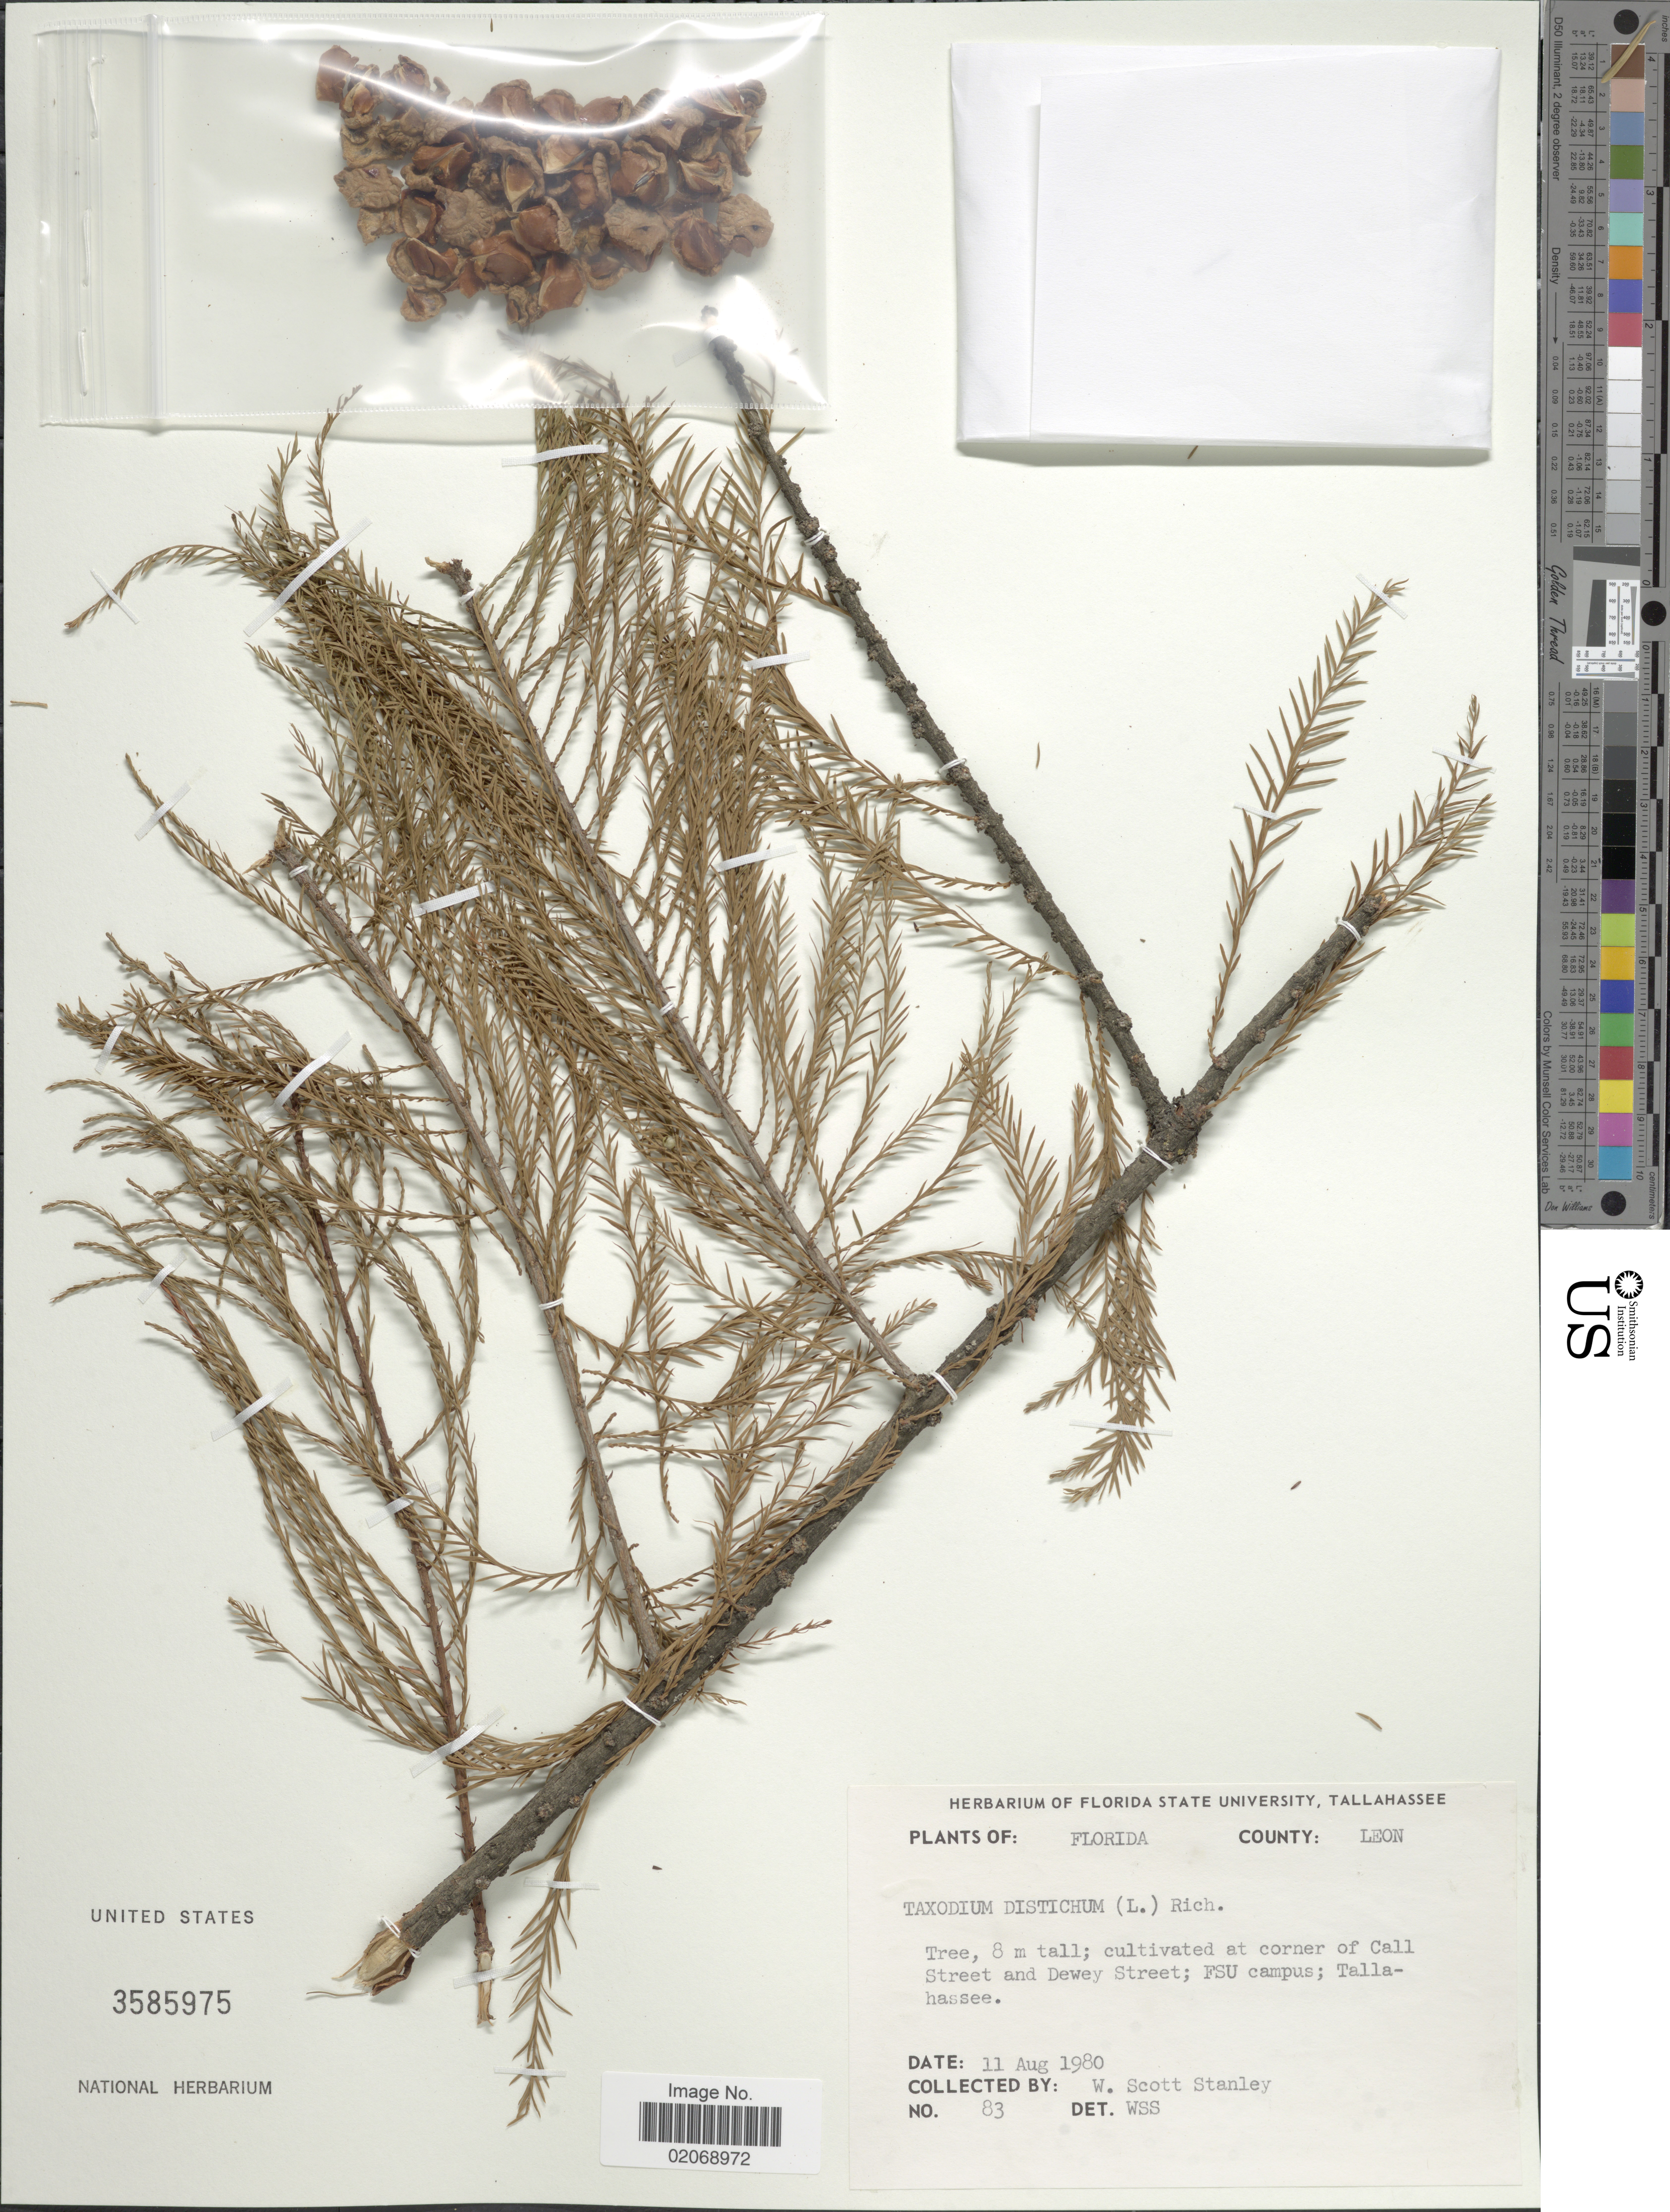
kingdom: Plantae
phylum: Tracheophyta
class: Pinopsida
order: Pinales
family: Cupressaceae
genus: Taxodium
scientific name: Taxodium distichum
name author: (L.) Rich.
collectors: W. Stanley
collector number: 83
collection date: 1980-08-11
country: United States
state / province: Florida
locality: County Leon. Cultivtaed at corner of Call Street and Dewey Street; FSU campus; Ta;;ahassee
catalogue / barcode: US 3585975